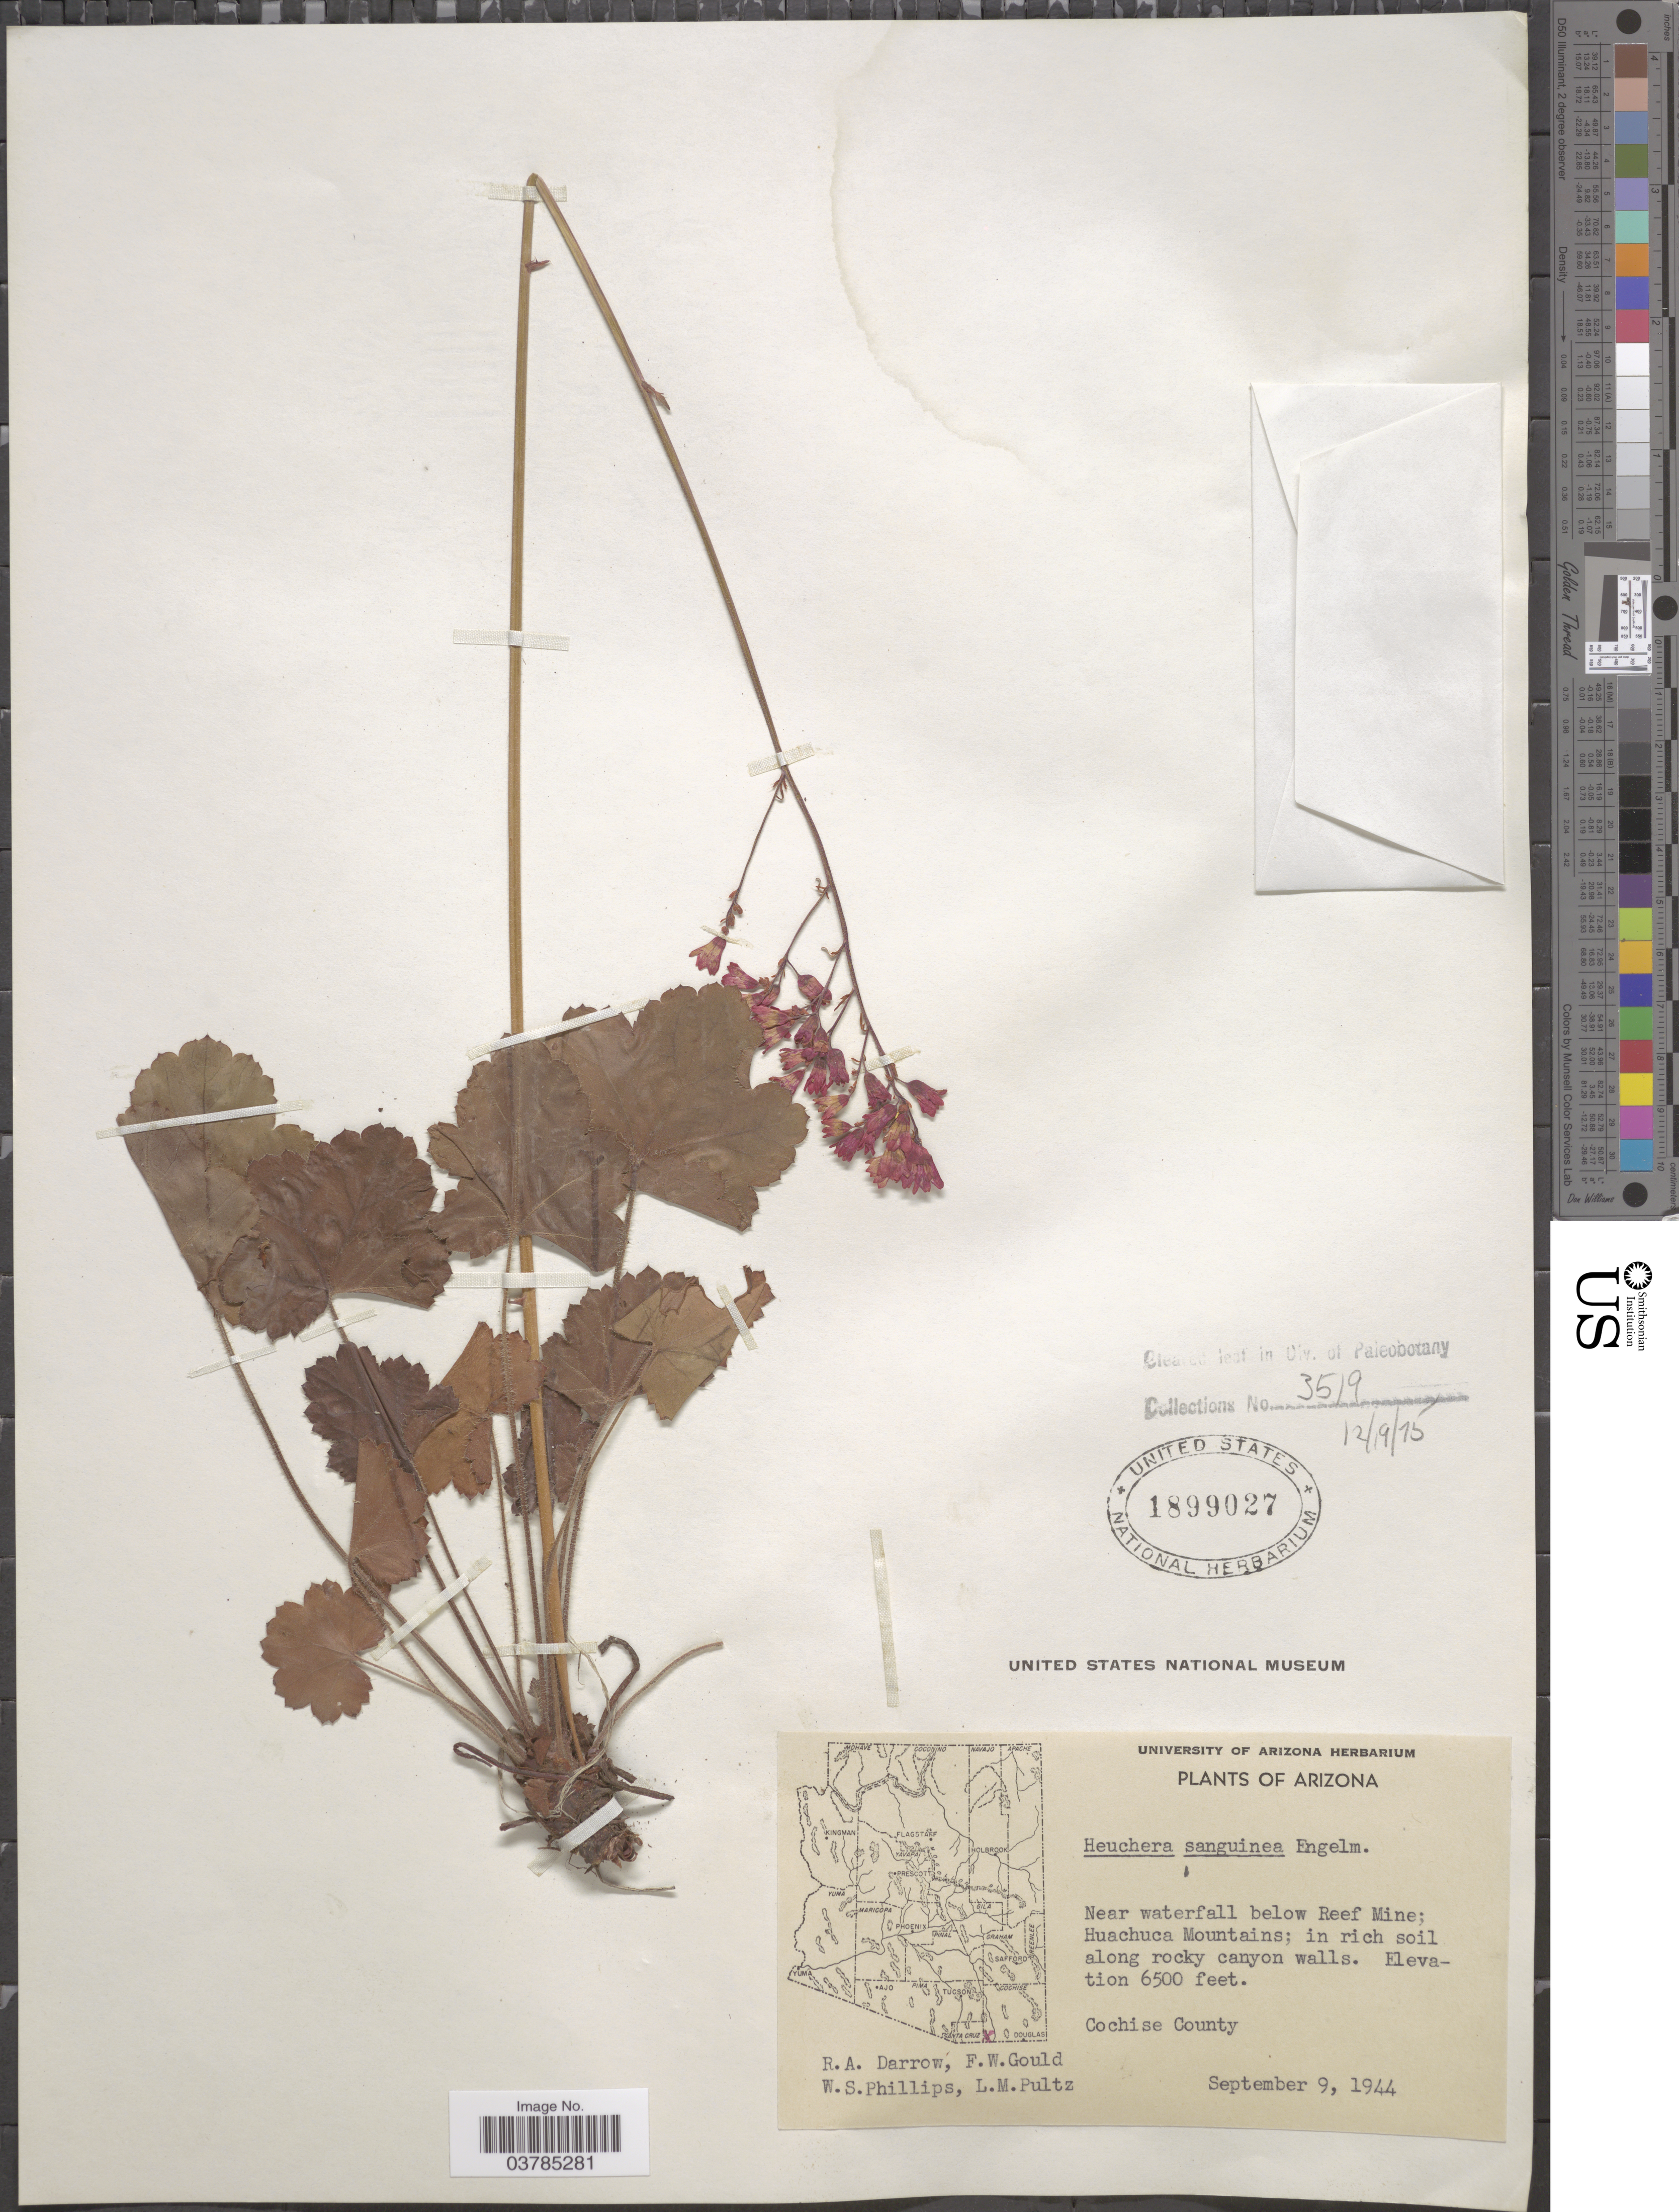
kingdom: Plantae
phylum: Tracheophyta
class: Magnoliopsida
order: Saxifragales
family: Saxifragaceae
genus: Heuchera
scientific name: Heuchera sanguinea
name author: Engelm.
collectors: R. A. Darrow, F. W. Gould, W. S. Phillips & L. Pultz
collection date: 1944-09-09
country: United States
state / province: Arizona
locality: Near waterfall below Reef Mine; Huachuca Mountains; in rich soil along rocky canyon walls. Cochise County.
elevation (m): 1981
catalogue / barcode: US 1899027